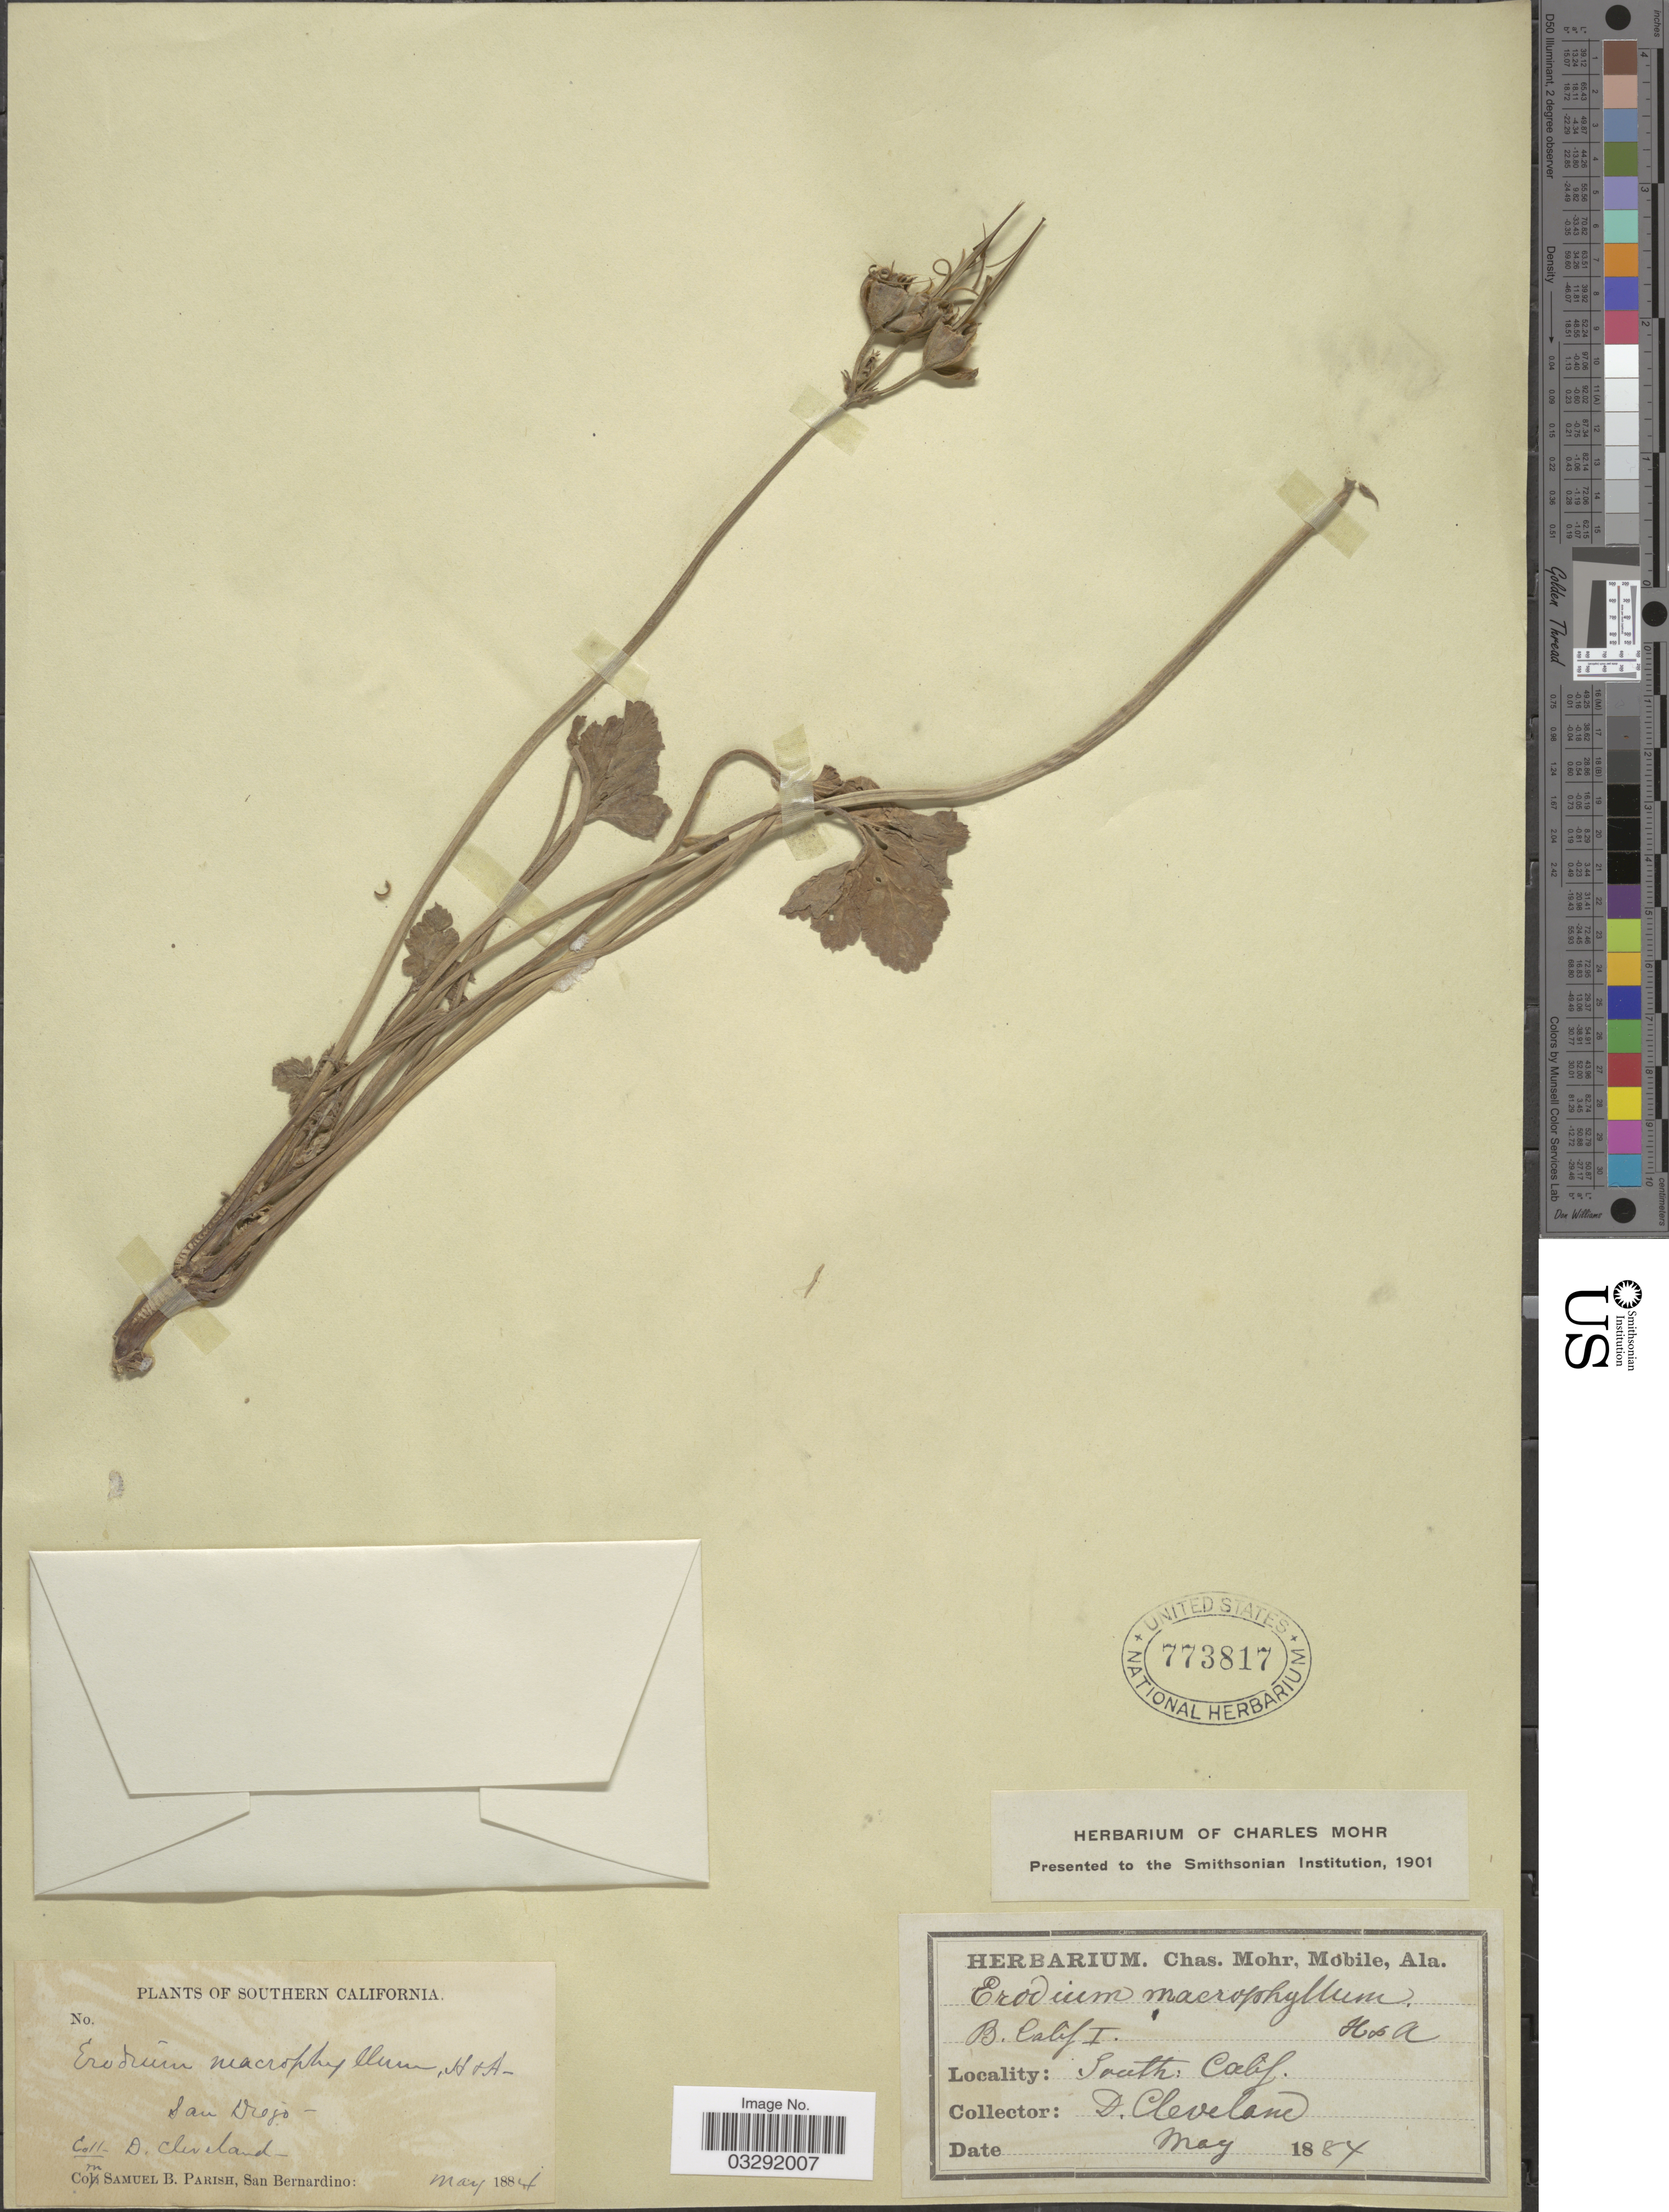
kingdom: Plantae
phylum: Tracheophyta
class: Magnoliopsida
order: Geraniales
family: Geraniaceae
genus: California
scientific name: California macrophylla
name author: (Hook. & Arn.) Aldasoro et al.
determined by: Strong, Mark T., (BOT), Smithsonian Institution - National Museum of Natural History (UNITED STATES)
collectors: D. Cleveland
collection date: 1884-05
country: United States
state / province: California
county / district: San Diego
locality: Southern California. San Diego.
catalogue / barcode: US 773817